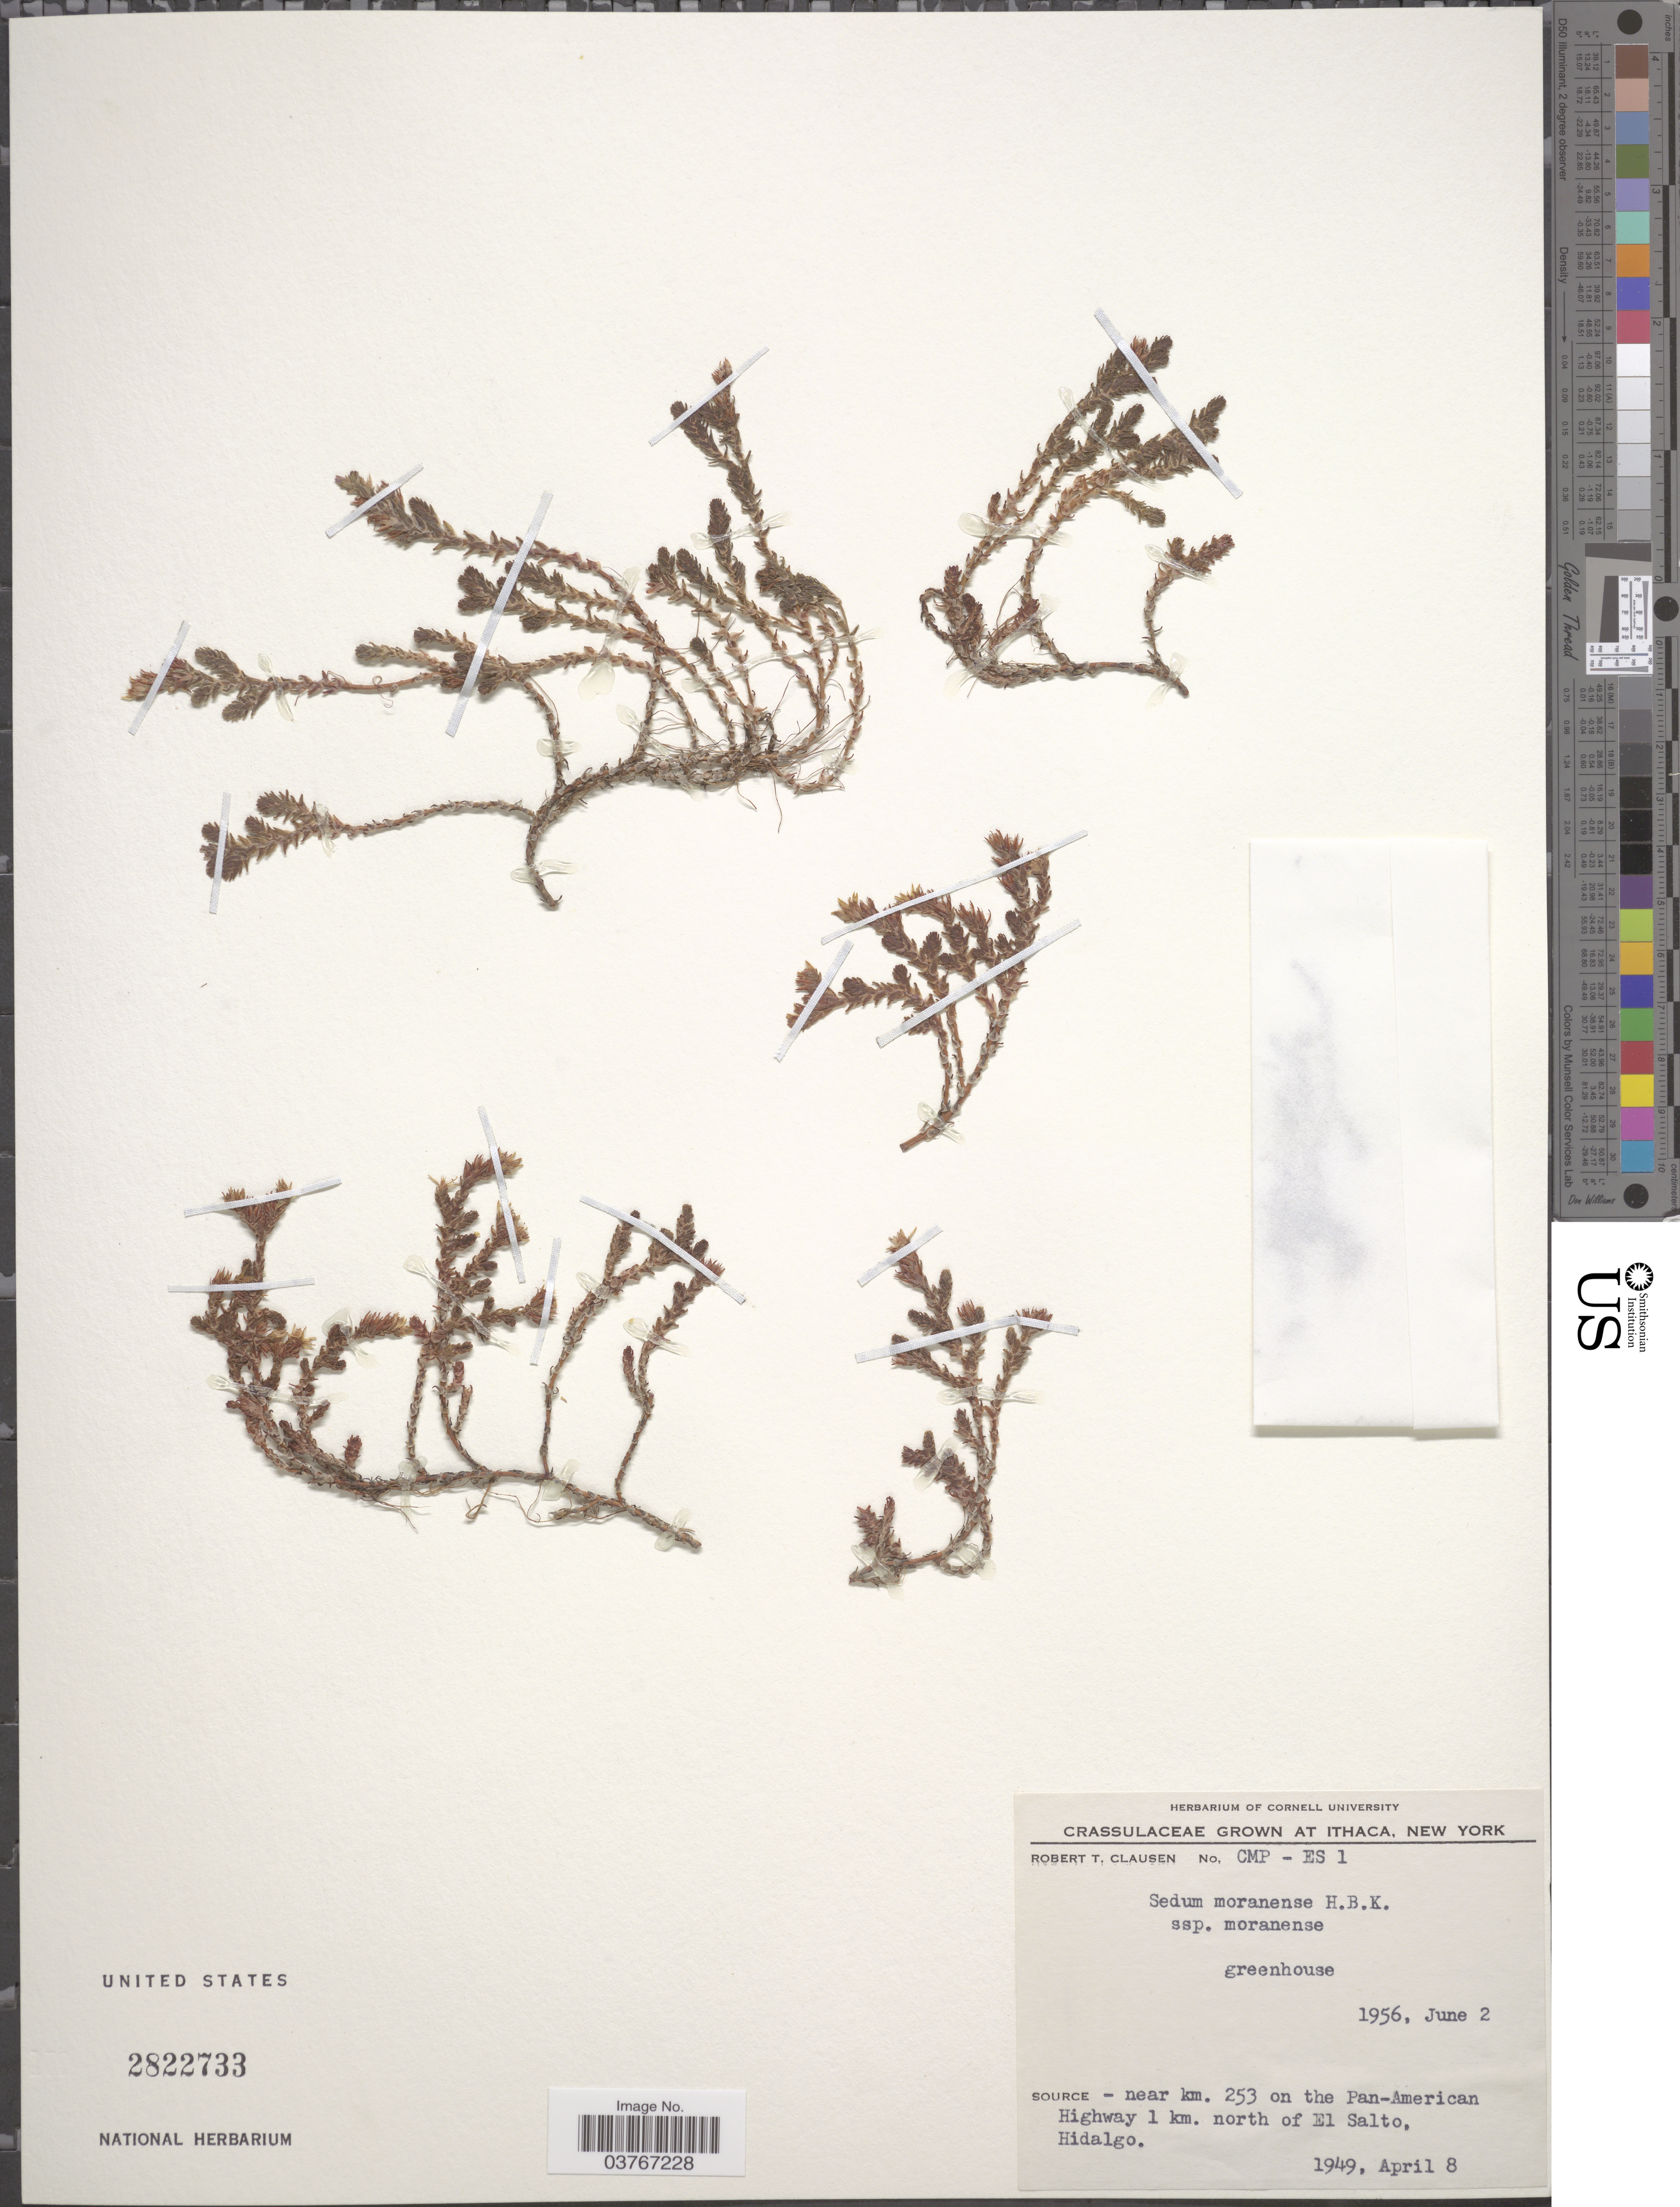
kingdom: Plantae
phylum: Tracheophyta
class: Magnoliopsida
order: Saxifragales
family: Crassulaceae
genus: Sedum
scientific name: Sedum moranense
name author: Kunth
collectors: R. T. Clausen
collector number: CMP - ES 1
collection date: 1956-06-02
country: United States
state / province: New York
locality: Grown at Ithaca, greenhouse.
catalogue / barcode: US 2822733